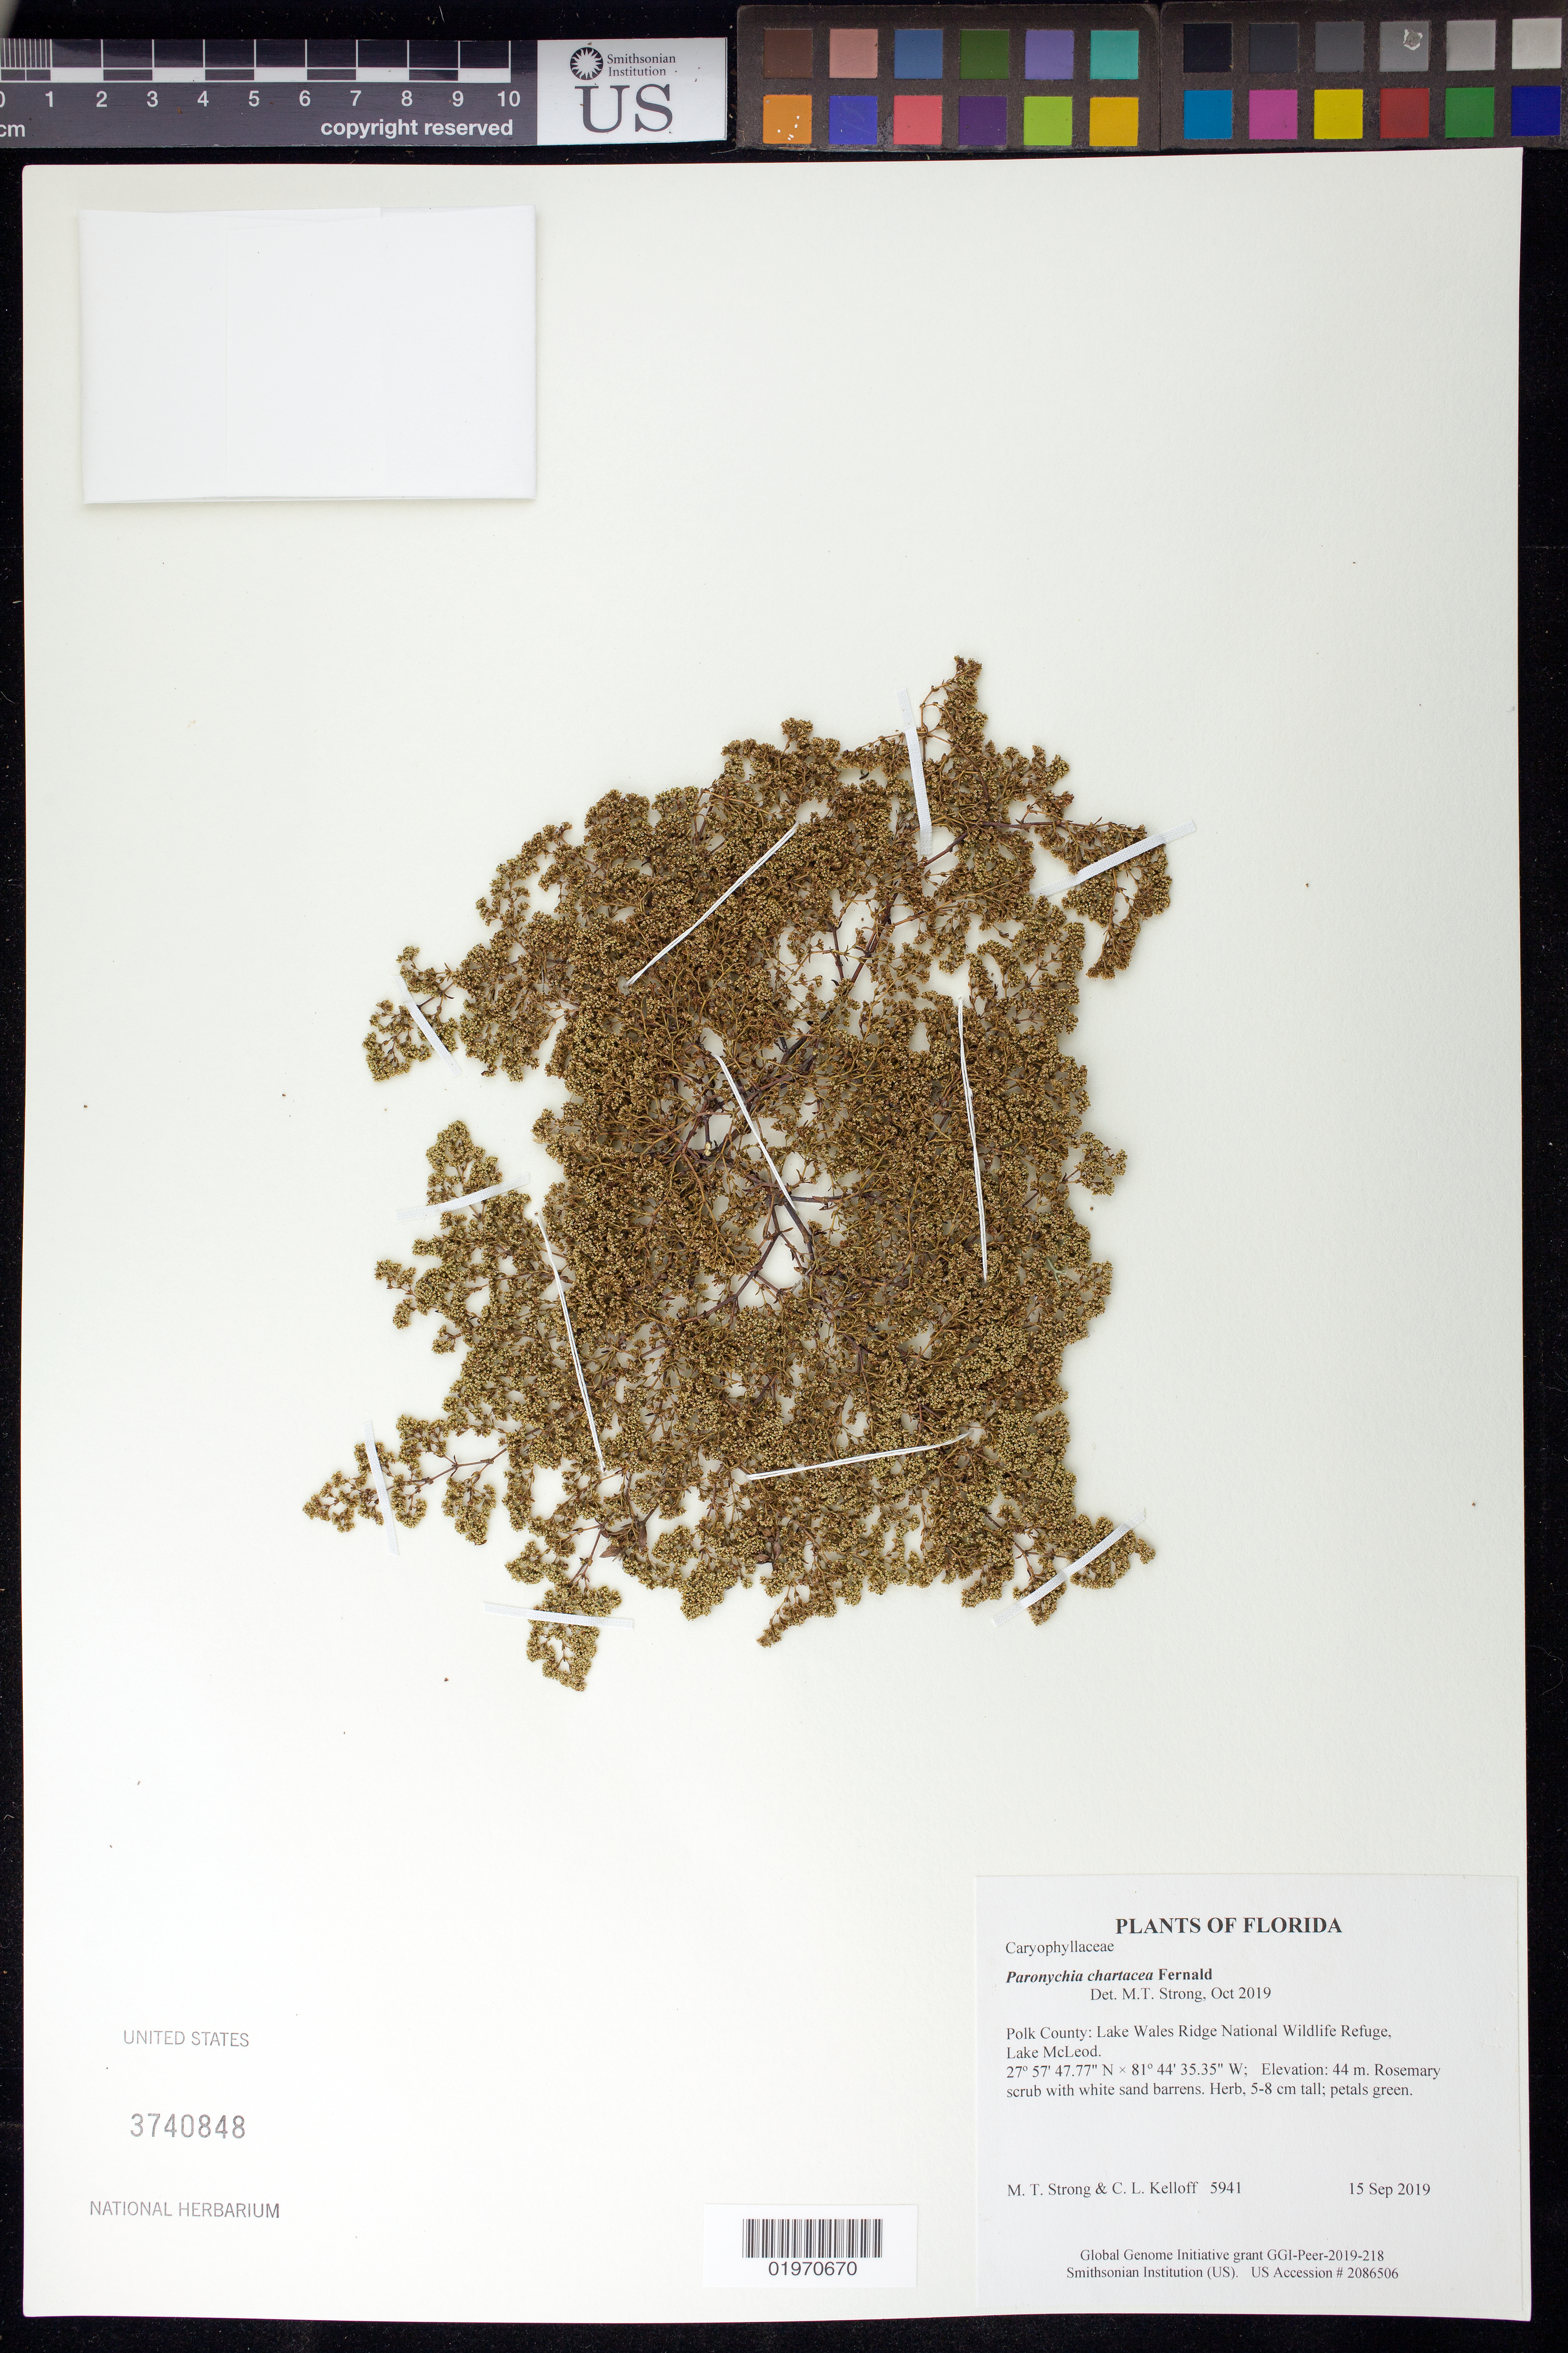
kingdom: Plantae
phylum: Tracheophyta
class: Magnoliopsida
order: Caryophyllales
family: Caryophyllaceae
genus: Paronychia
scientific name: Paronychia chartacea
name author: Fernald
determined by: Strong, Mark T., (BOT), Smithsonian Institution - National Museum of Natural History (UNITED STATES)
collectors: M. T. Strong & C. L. Kelloff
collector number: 5941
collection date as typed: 15 Sep 2019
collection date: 2019-09-15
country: United States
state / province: Florida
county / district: Polk County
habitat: Rosemary scrub with white sand barrens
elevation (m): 44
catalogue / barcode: US 3740848